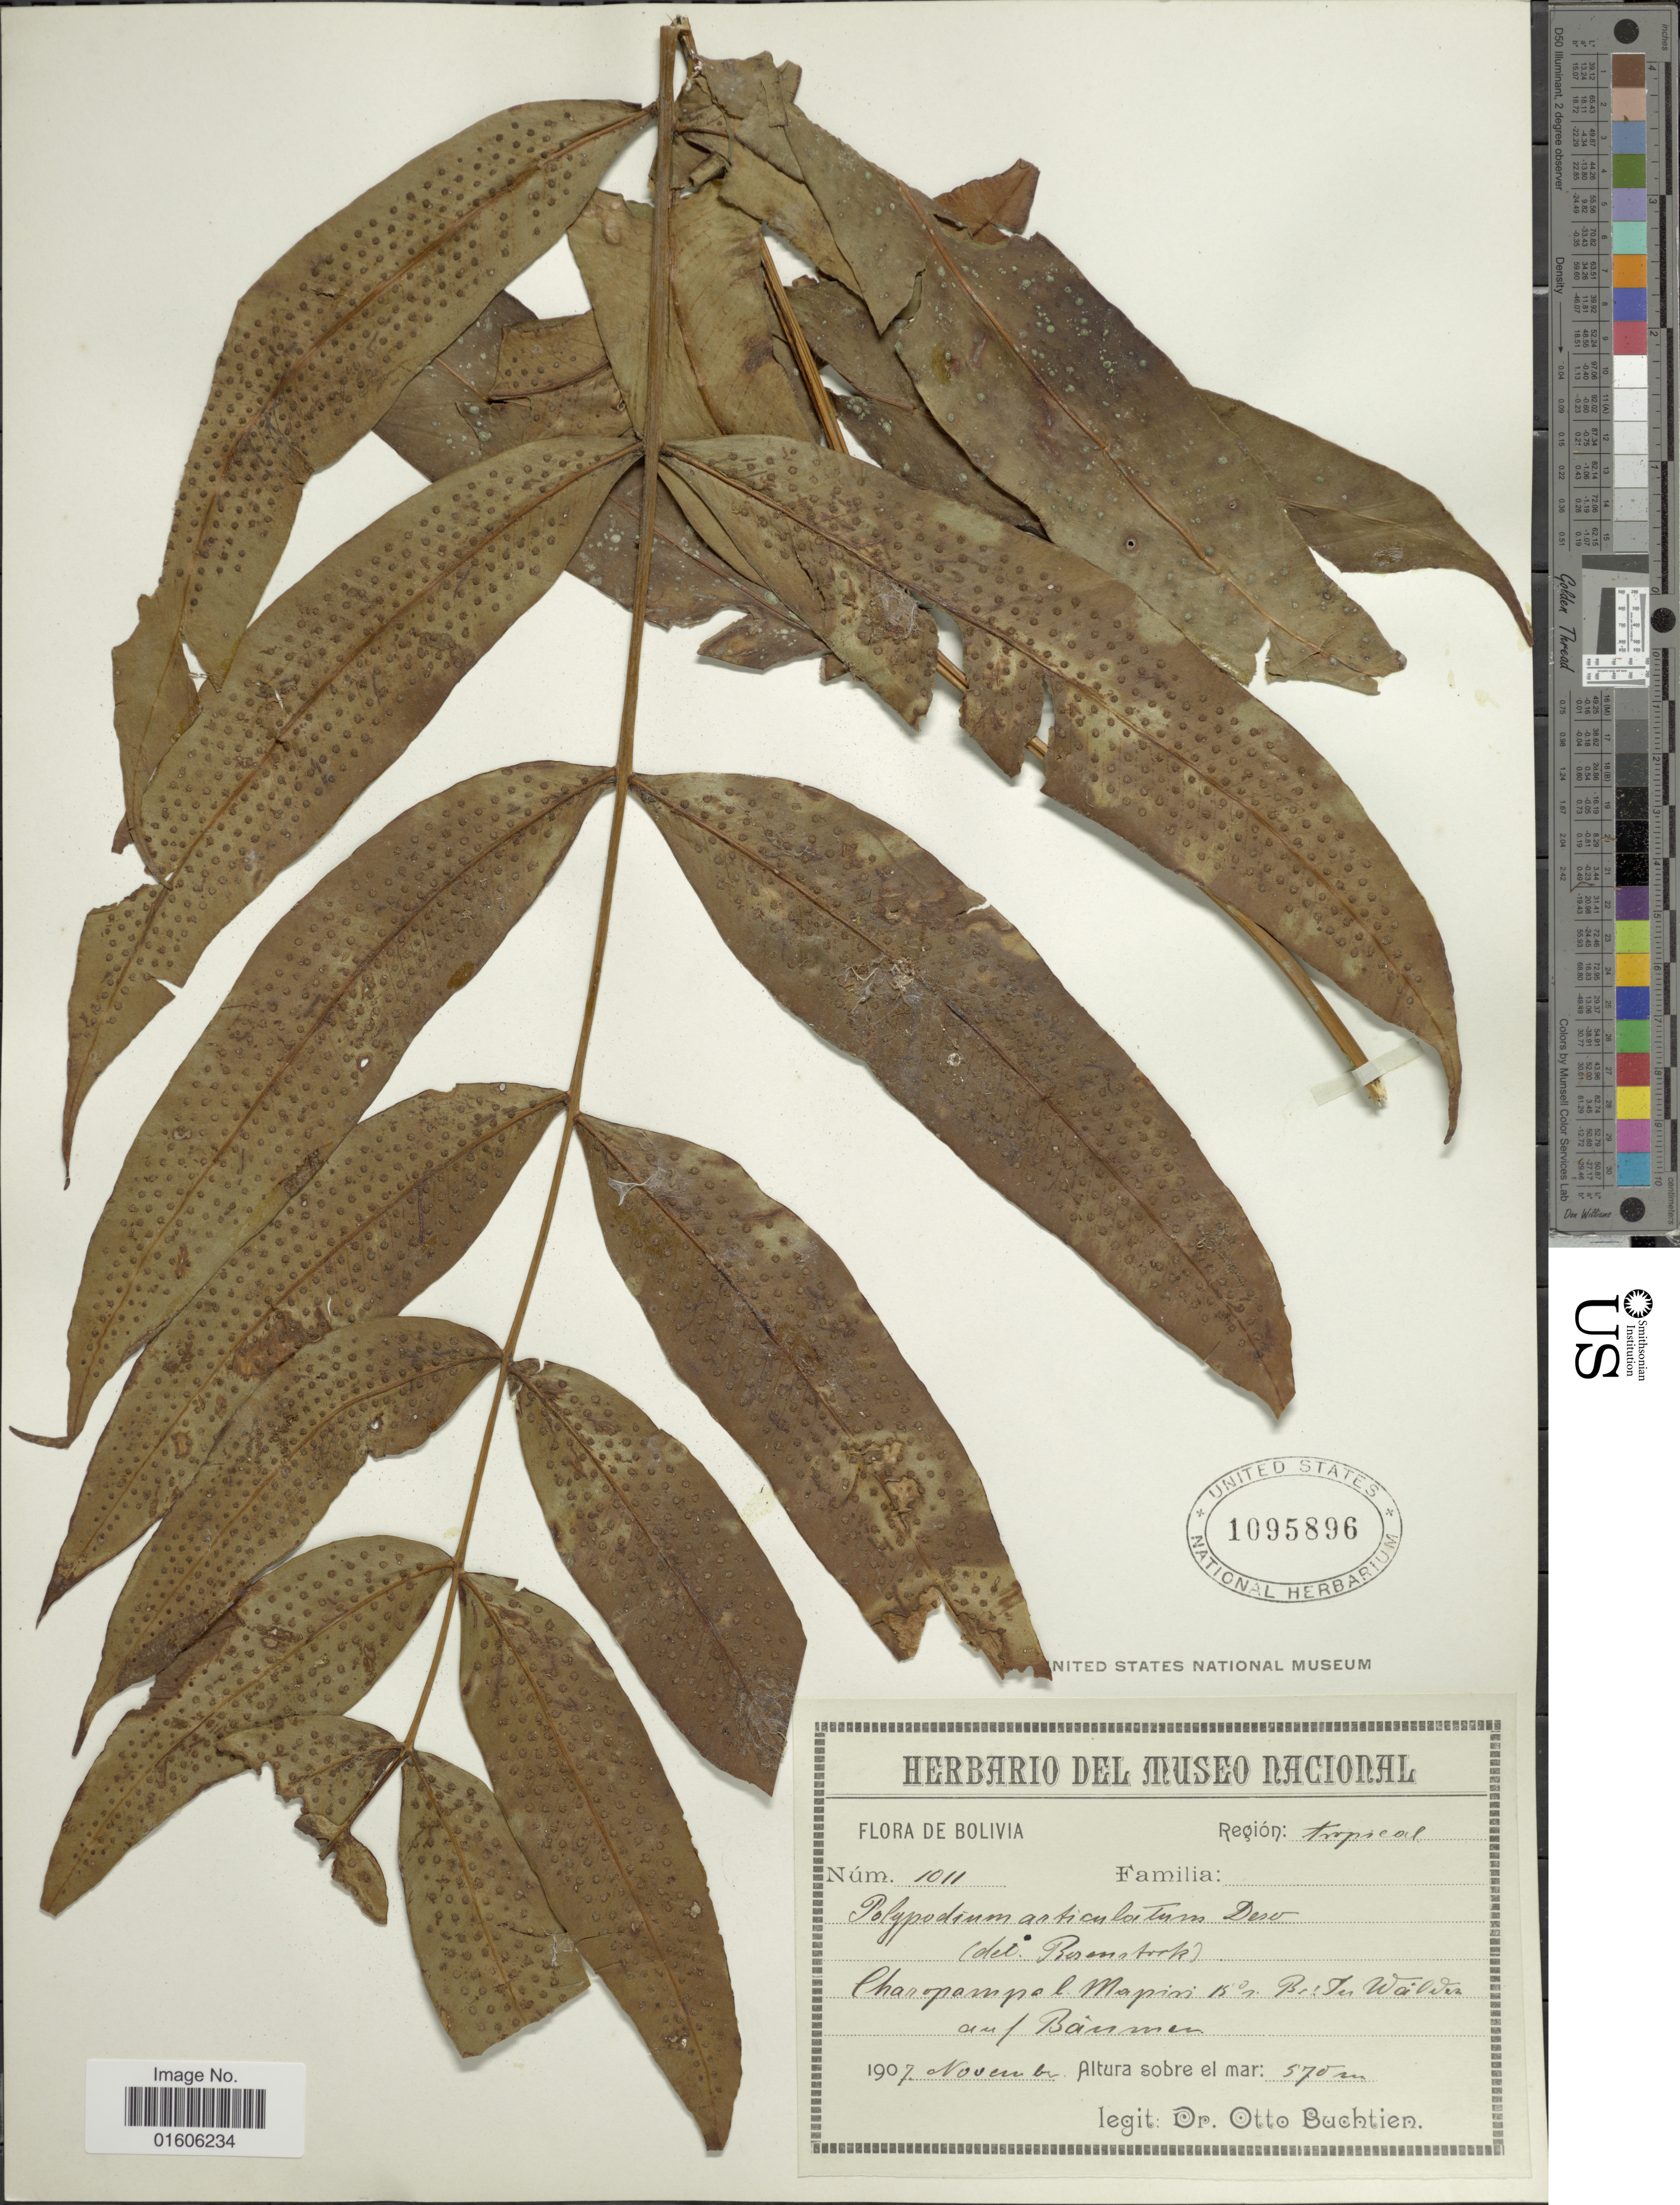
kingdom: Plantae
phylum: Tracheophyta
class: Polypodiopsida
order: Polypodiales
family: Polypodiaceae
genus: Serpocaulon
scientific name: Serpocaulon fraxinifolium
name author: (Jacq.) A.R. Sm.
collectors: O. Buchtien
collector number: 1011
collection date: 1907-11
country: Bolivia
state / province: La Paz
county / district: Mapiri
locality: Región: tropical. Charopampa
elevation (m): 570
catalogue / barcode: US 1095896